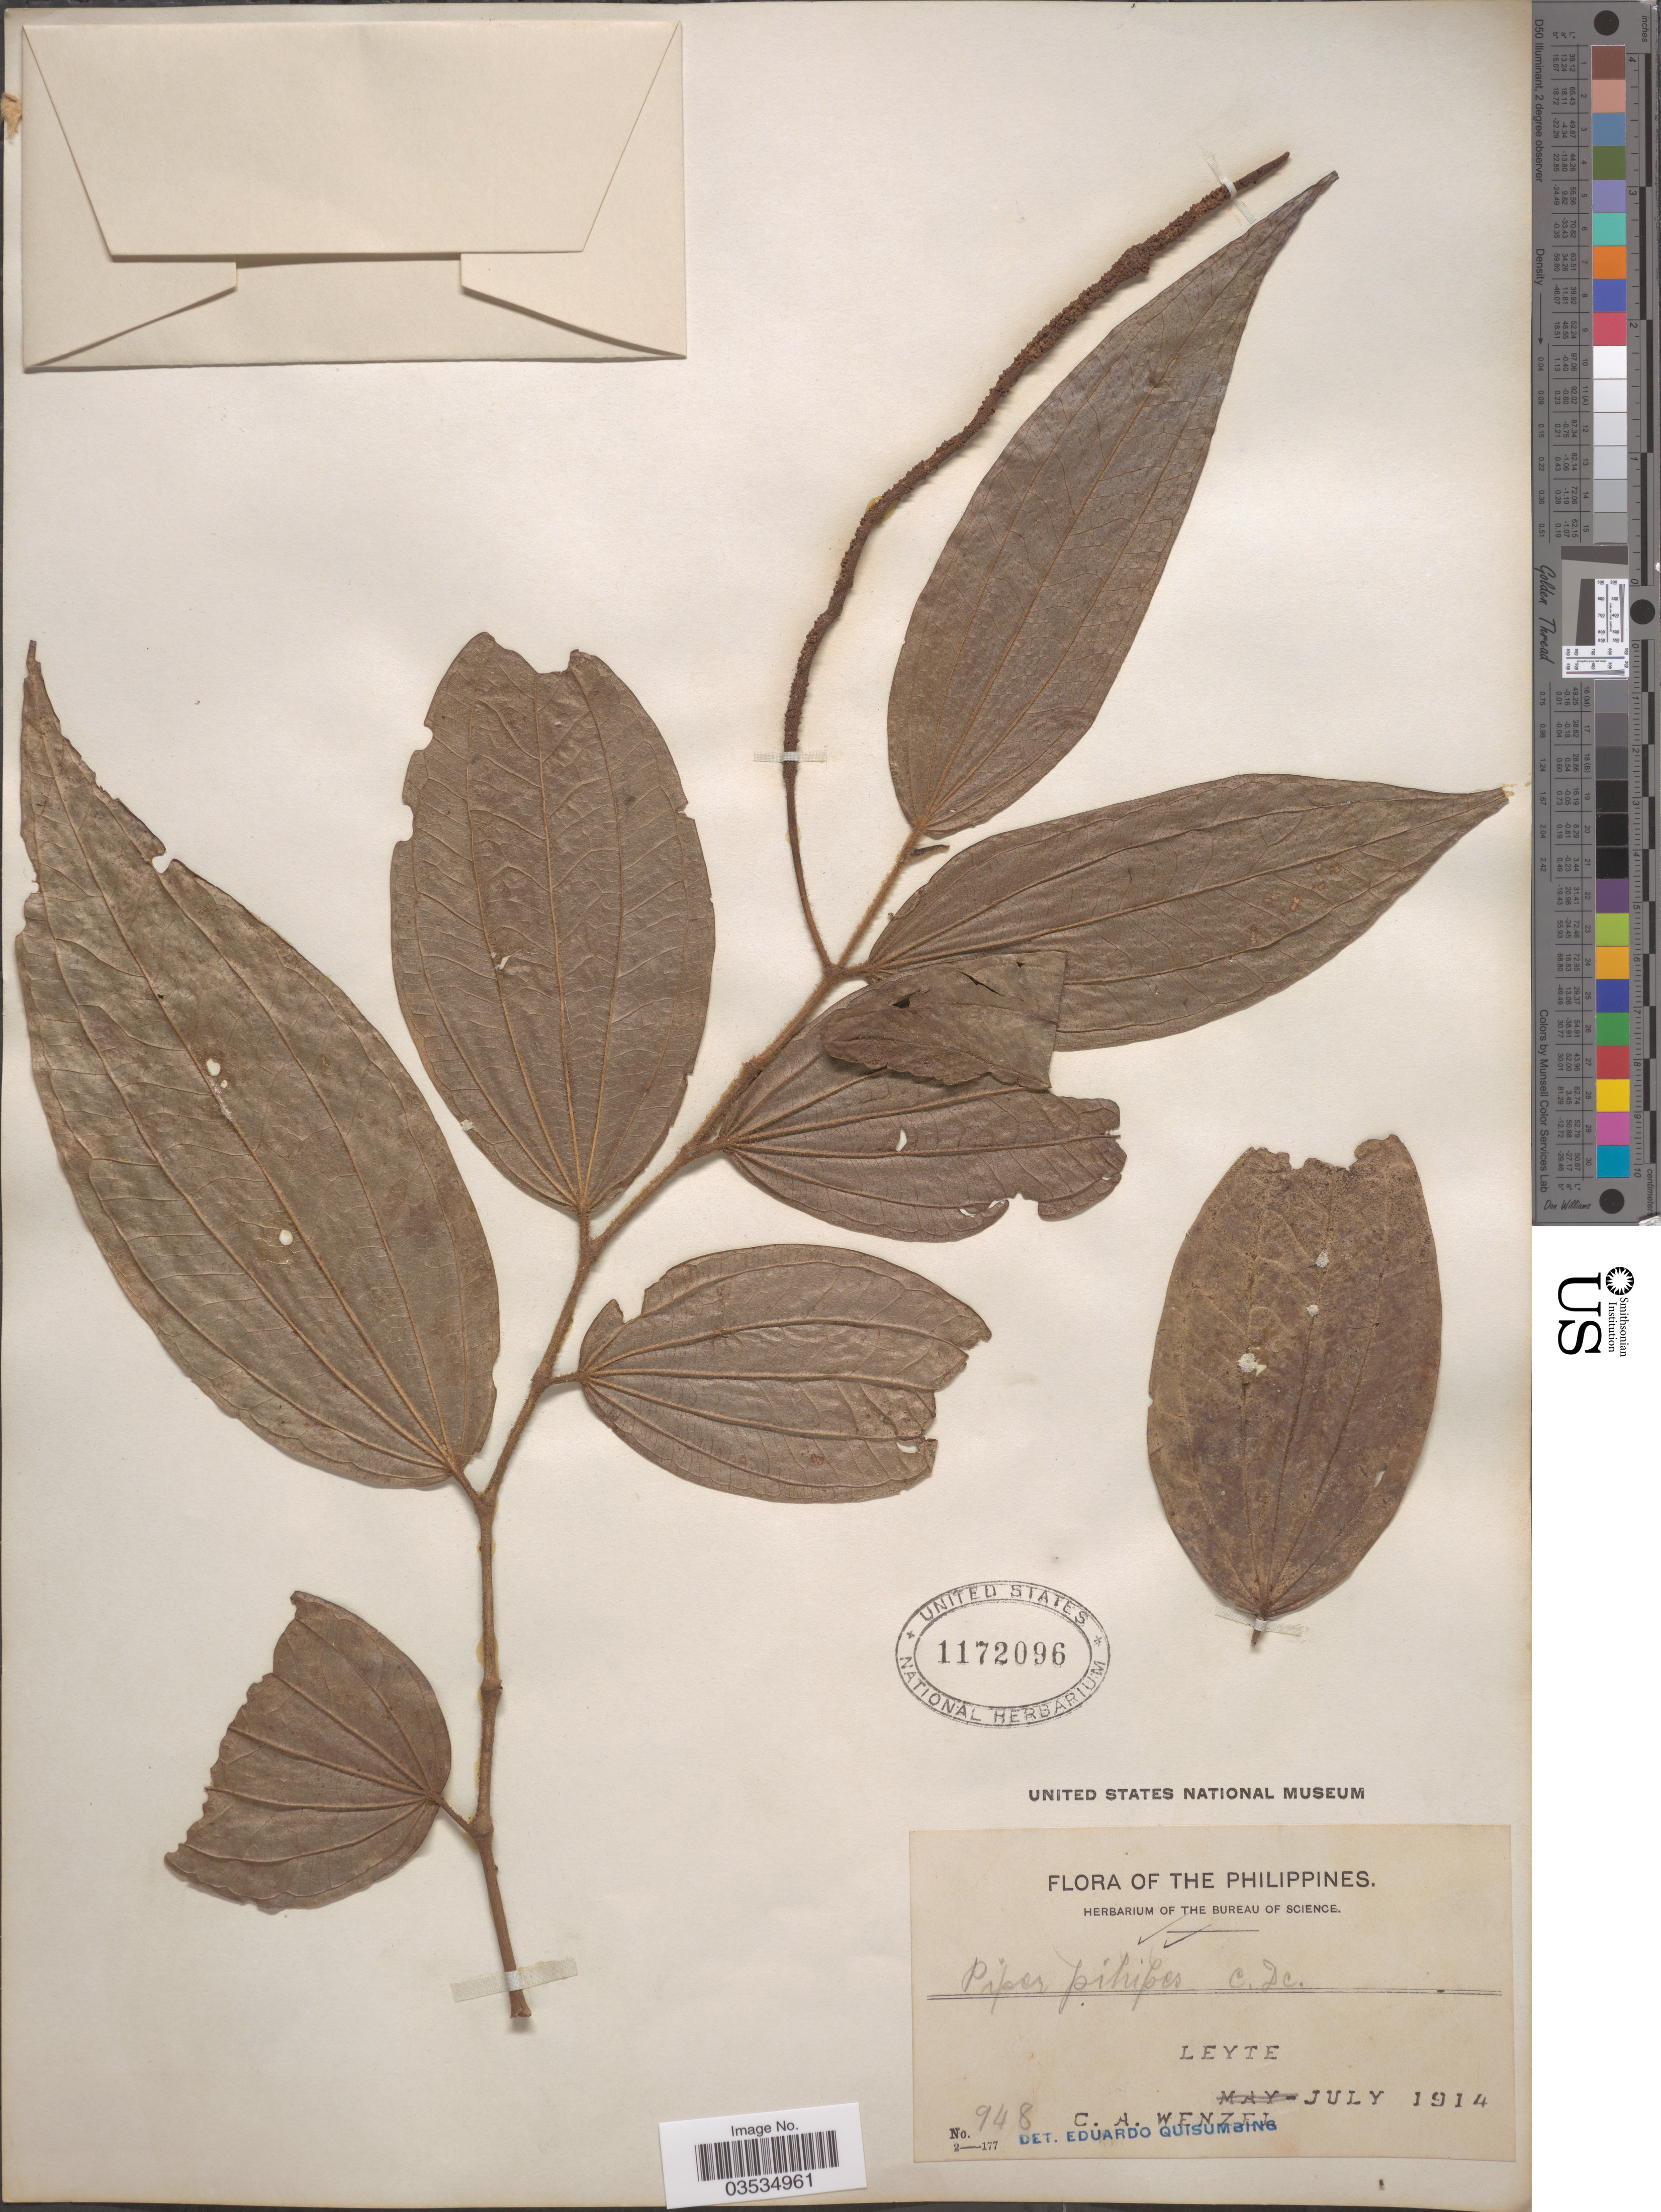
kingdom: Plantae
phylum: Tracheophyta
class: Magnoliopsida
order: Piperales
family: Piperaceae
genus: Piper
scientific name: Piper pilipes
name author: C. DC.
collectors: C. Wenzel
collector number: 948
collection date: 1914-07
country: Philippines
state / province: Eastern Visayas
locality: Leyte.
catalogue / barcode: US 1172096